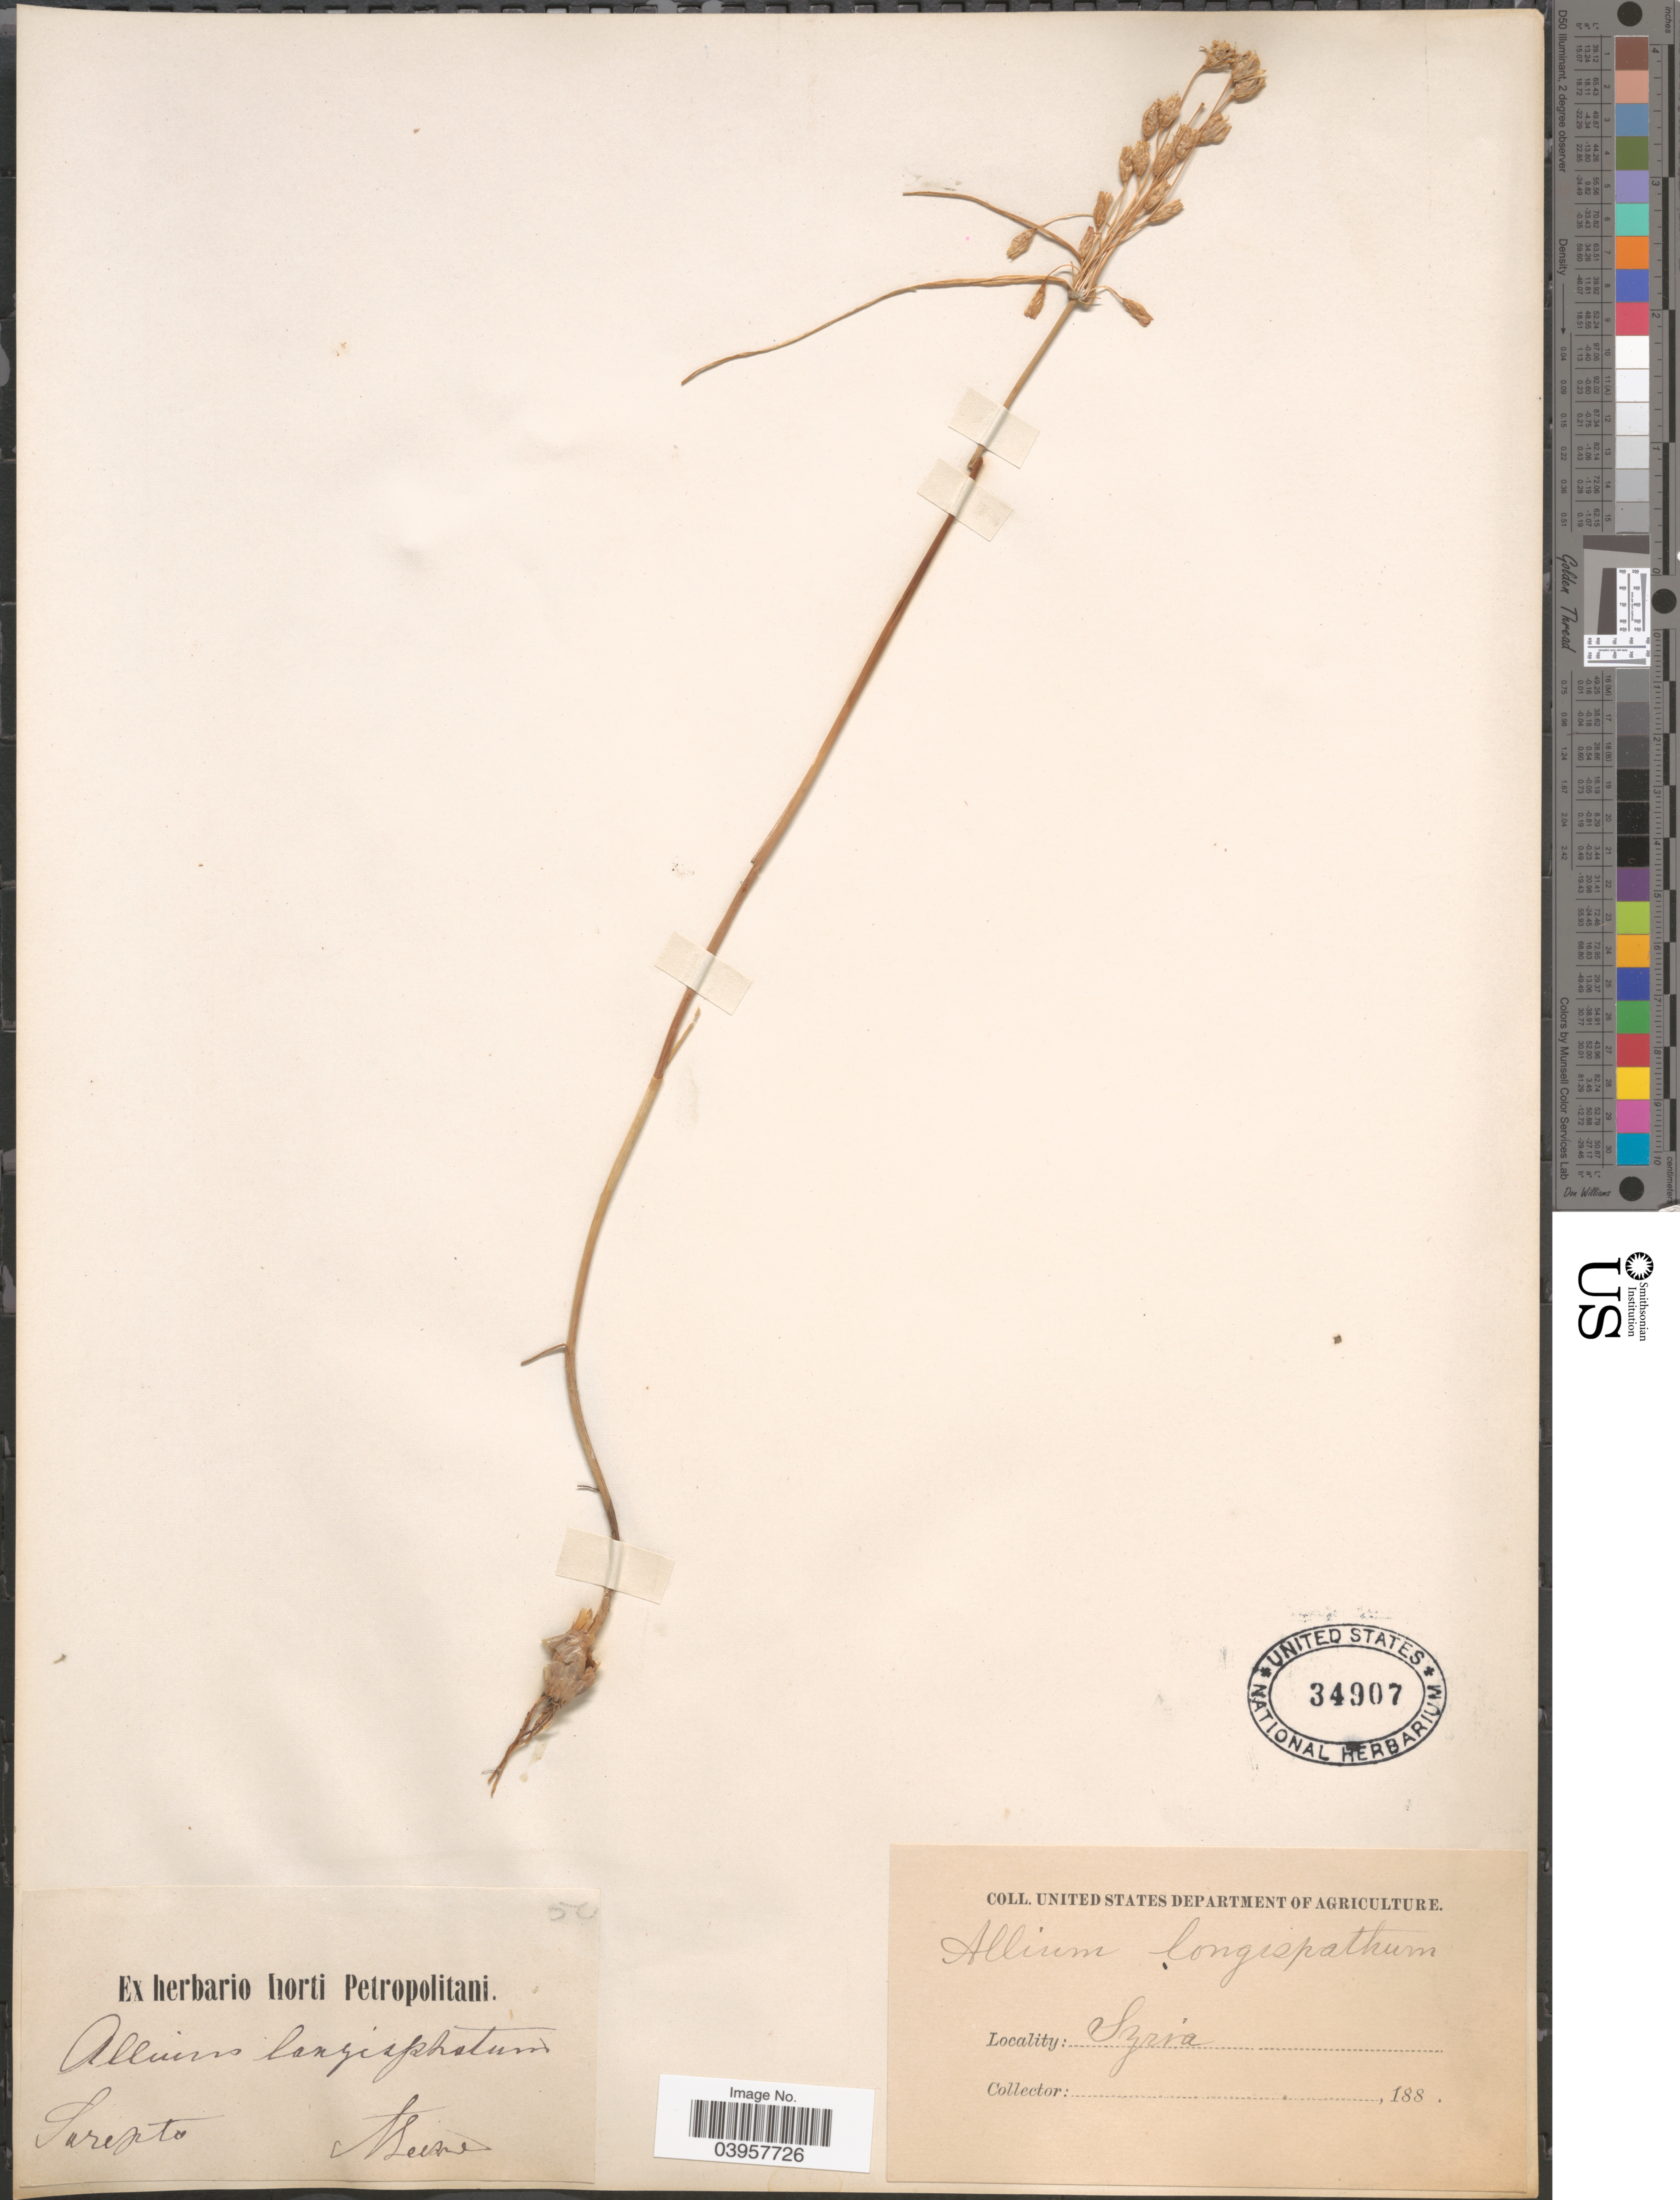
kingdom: Plantae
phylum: Tracheophyta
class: Liliopsida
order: Asparagales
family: Amaryllidaceae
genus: Allium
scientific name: Allium longispathum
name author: F. Delaroche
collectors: A. Becker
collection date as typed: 188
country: Russian Federation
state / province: Volgograd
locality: Sarepta.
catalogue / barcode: US 34907